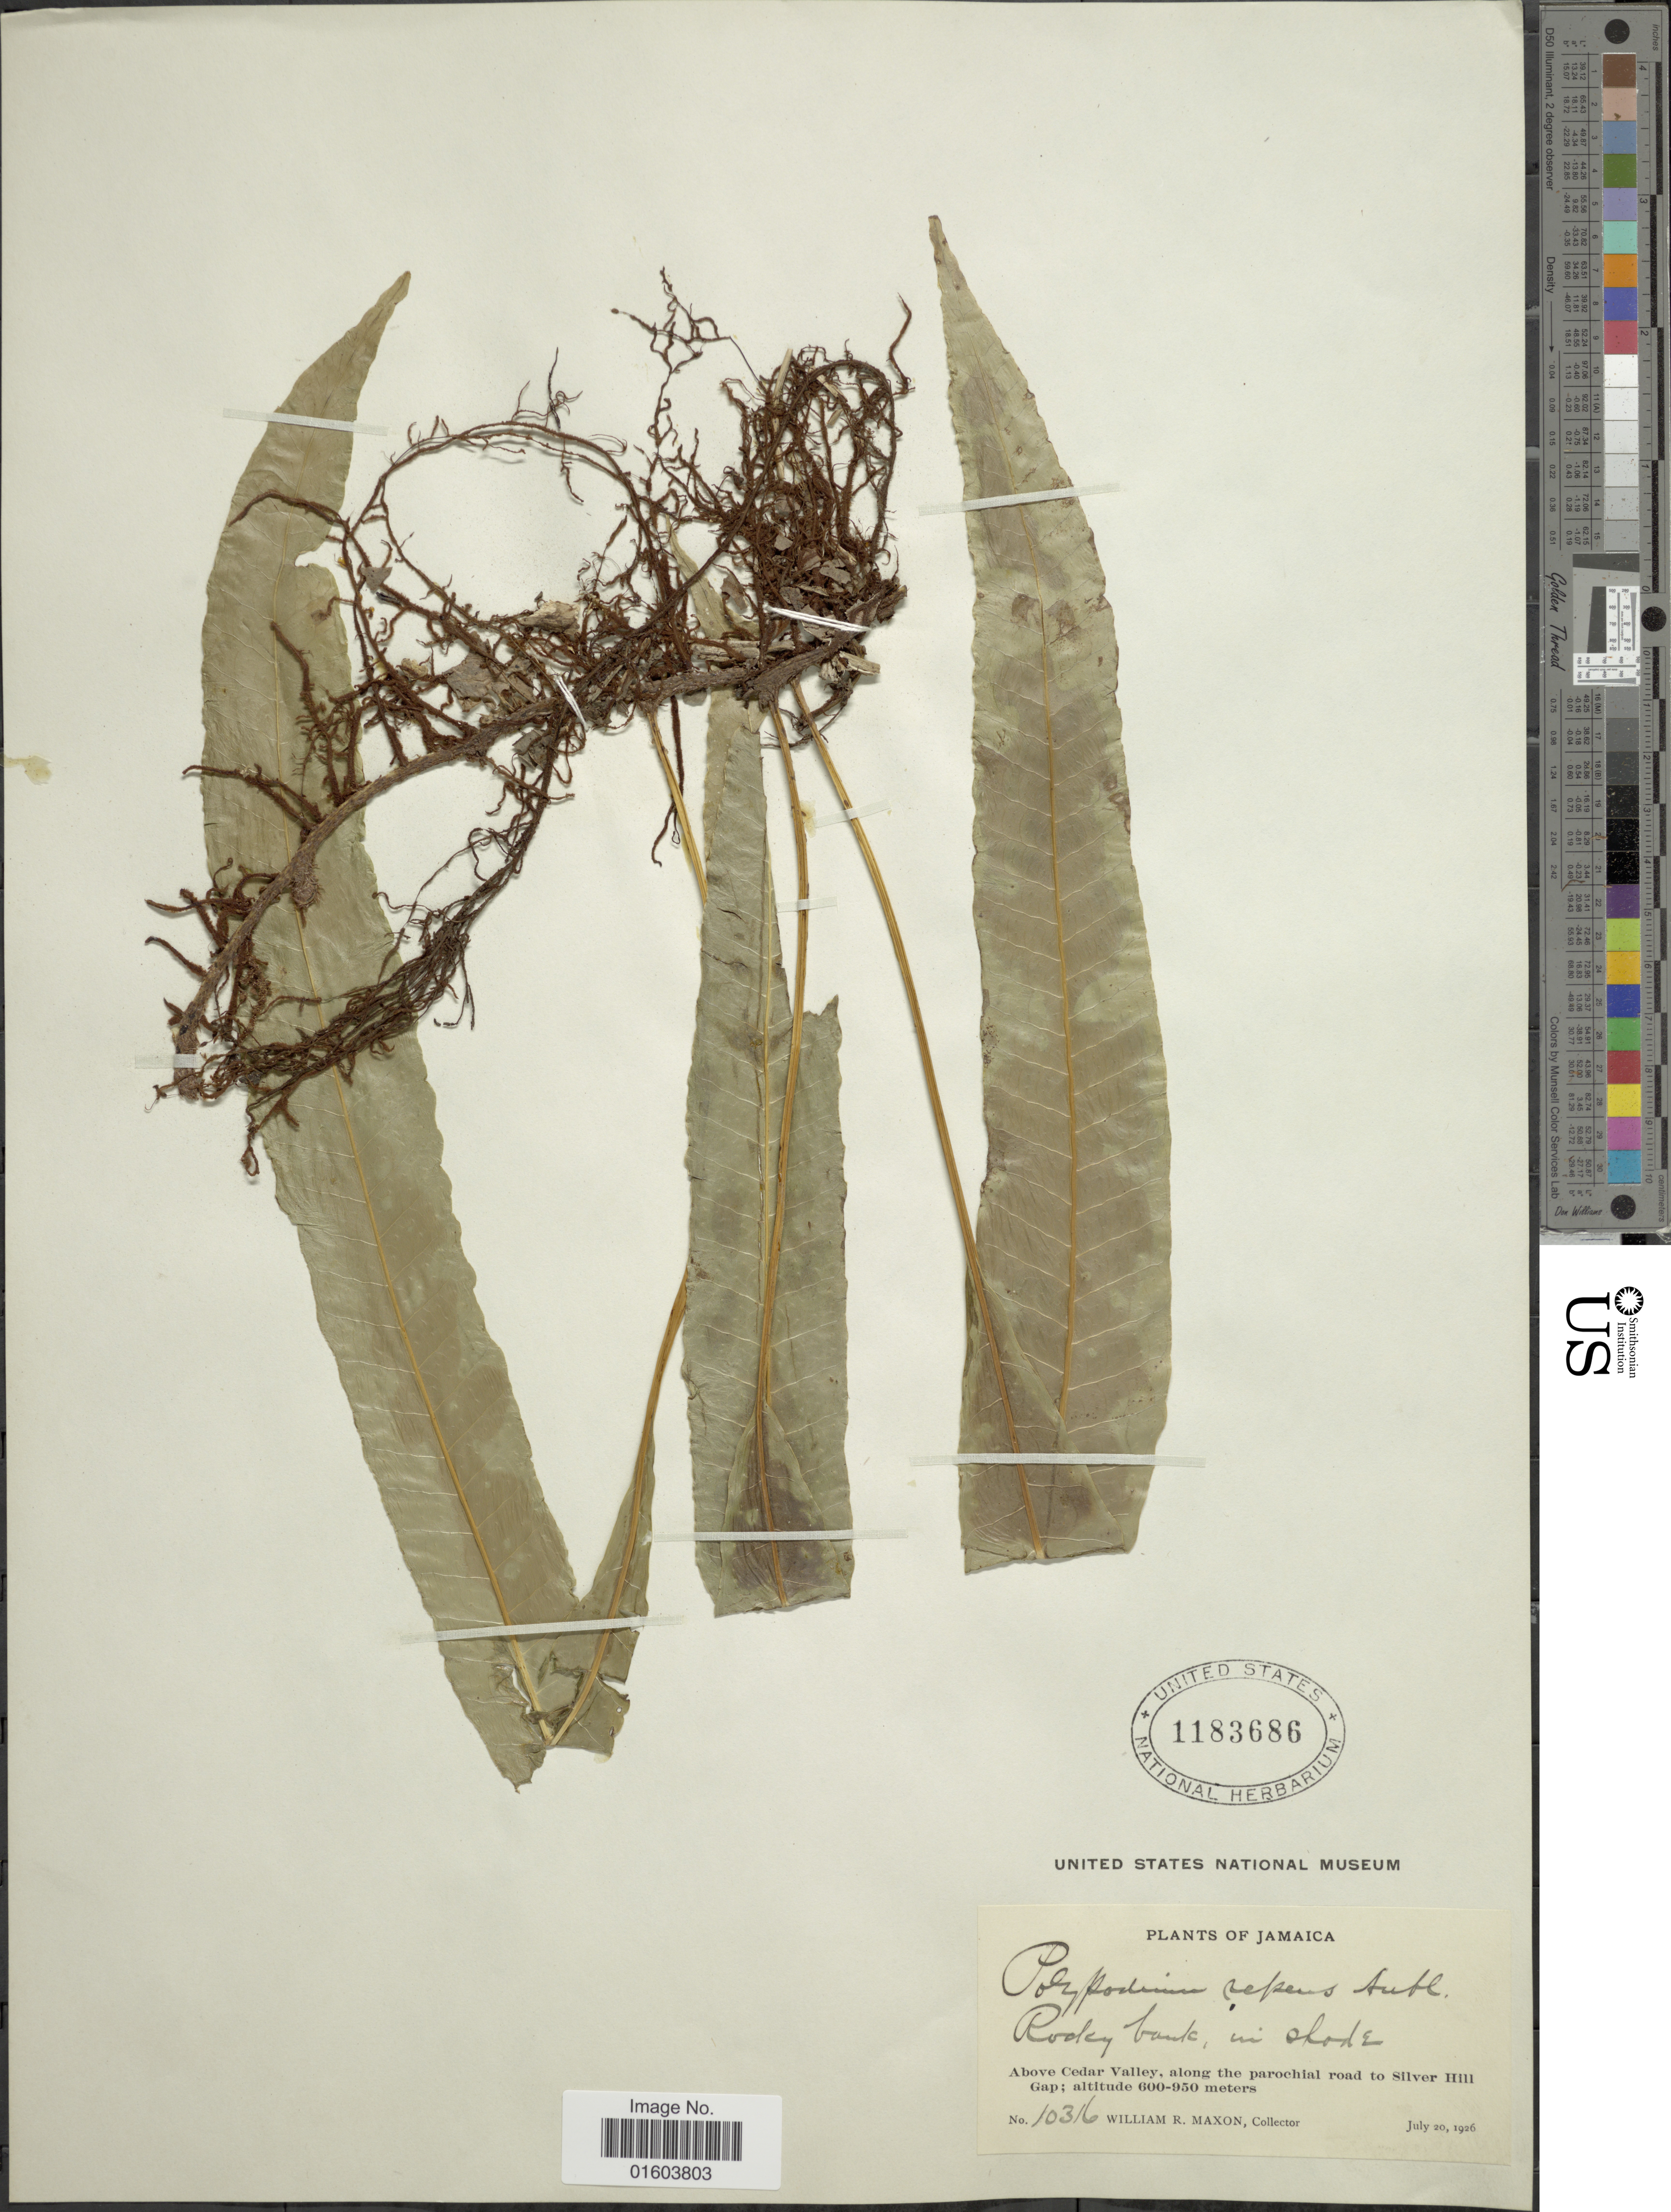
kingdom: Plantae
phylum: Tracheophyta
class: Polypodiopsida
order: Polypodiales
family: Polypodiaceae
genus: Campyloneurum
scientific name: Campyloneurum repens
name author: (Aubl.) C. Presl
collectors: W. R. Maxon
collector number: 10316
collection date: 1926-07-20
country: Jamaica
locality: Jamaica. Above Cedar Valley, along the parochial road to Silver Hill Gap.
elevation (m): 600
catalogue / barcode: US 1183686